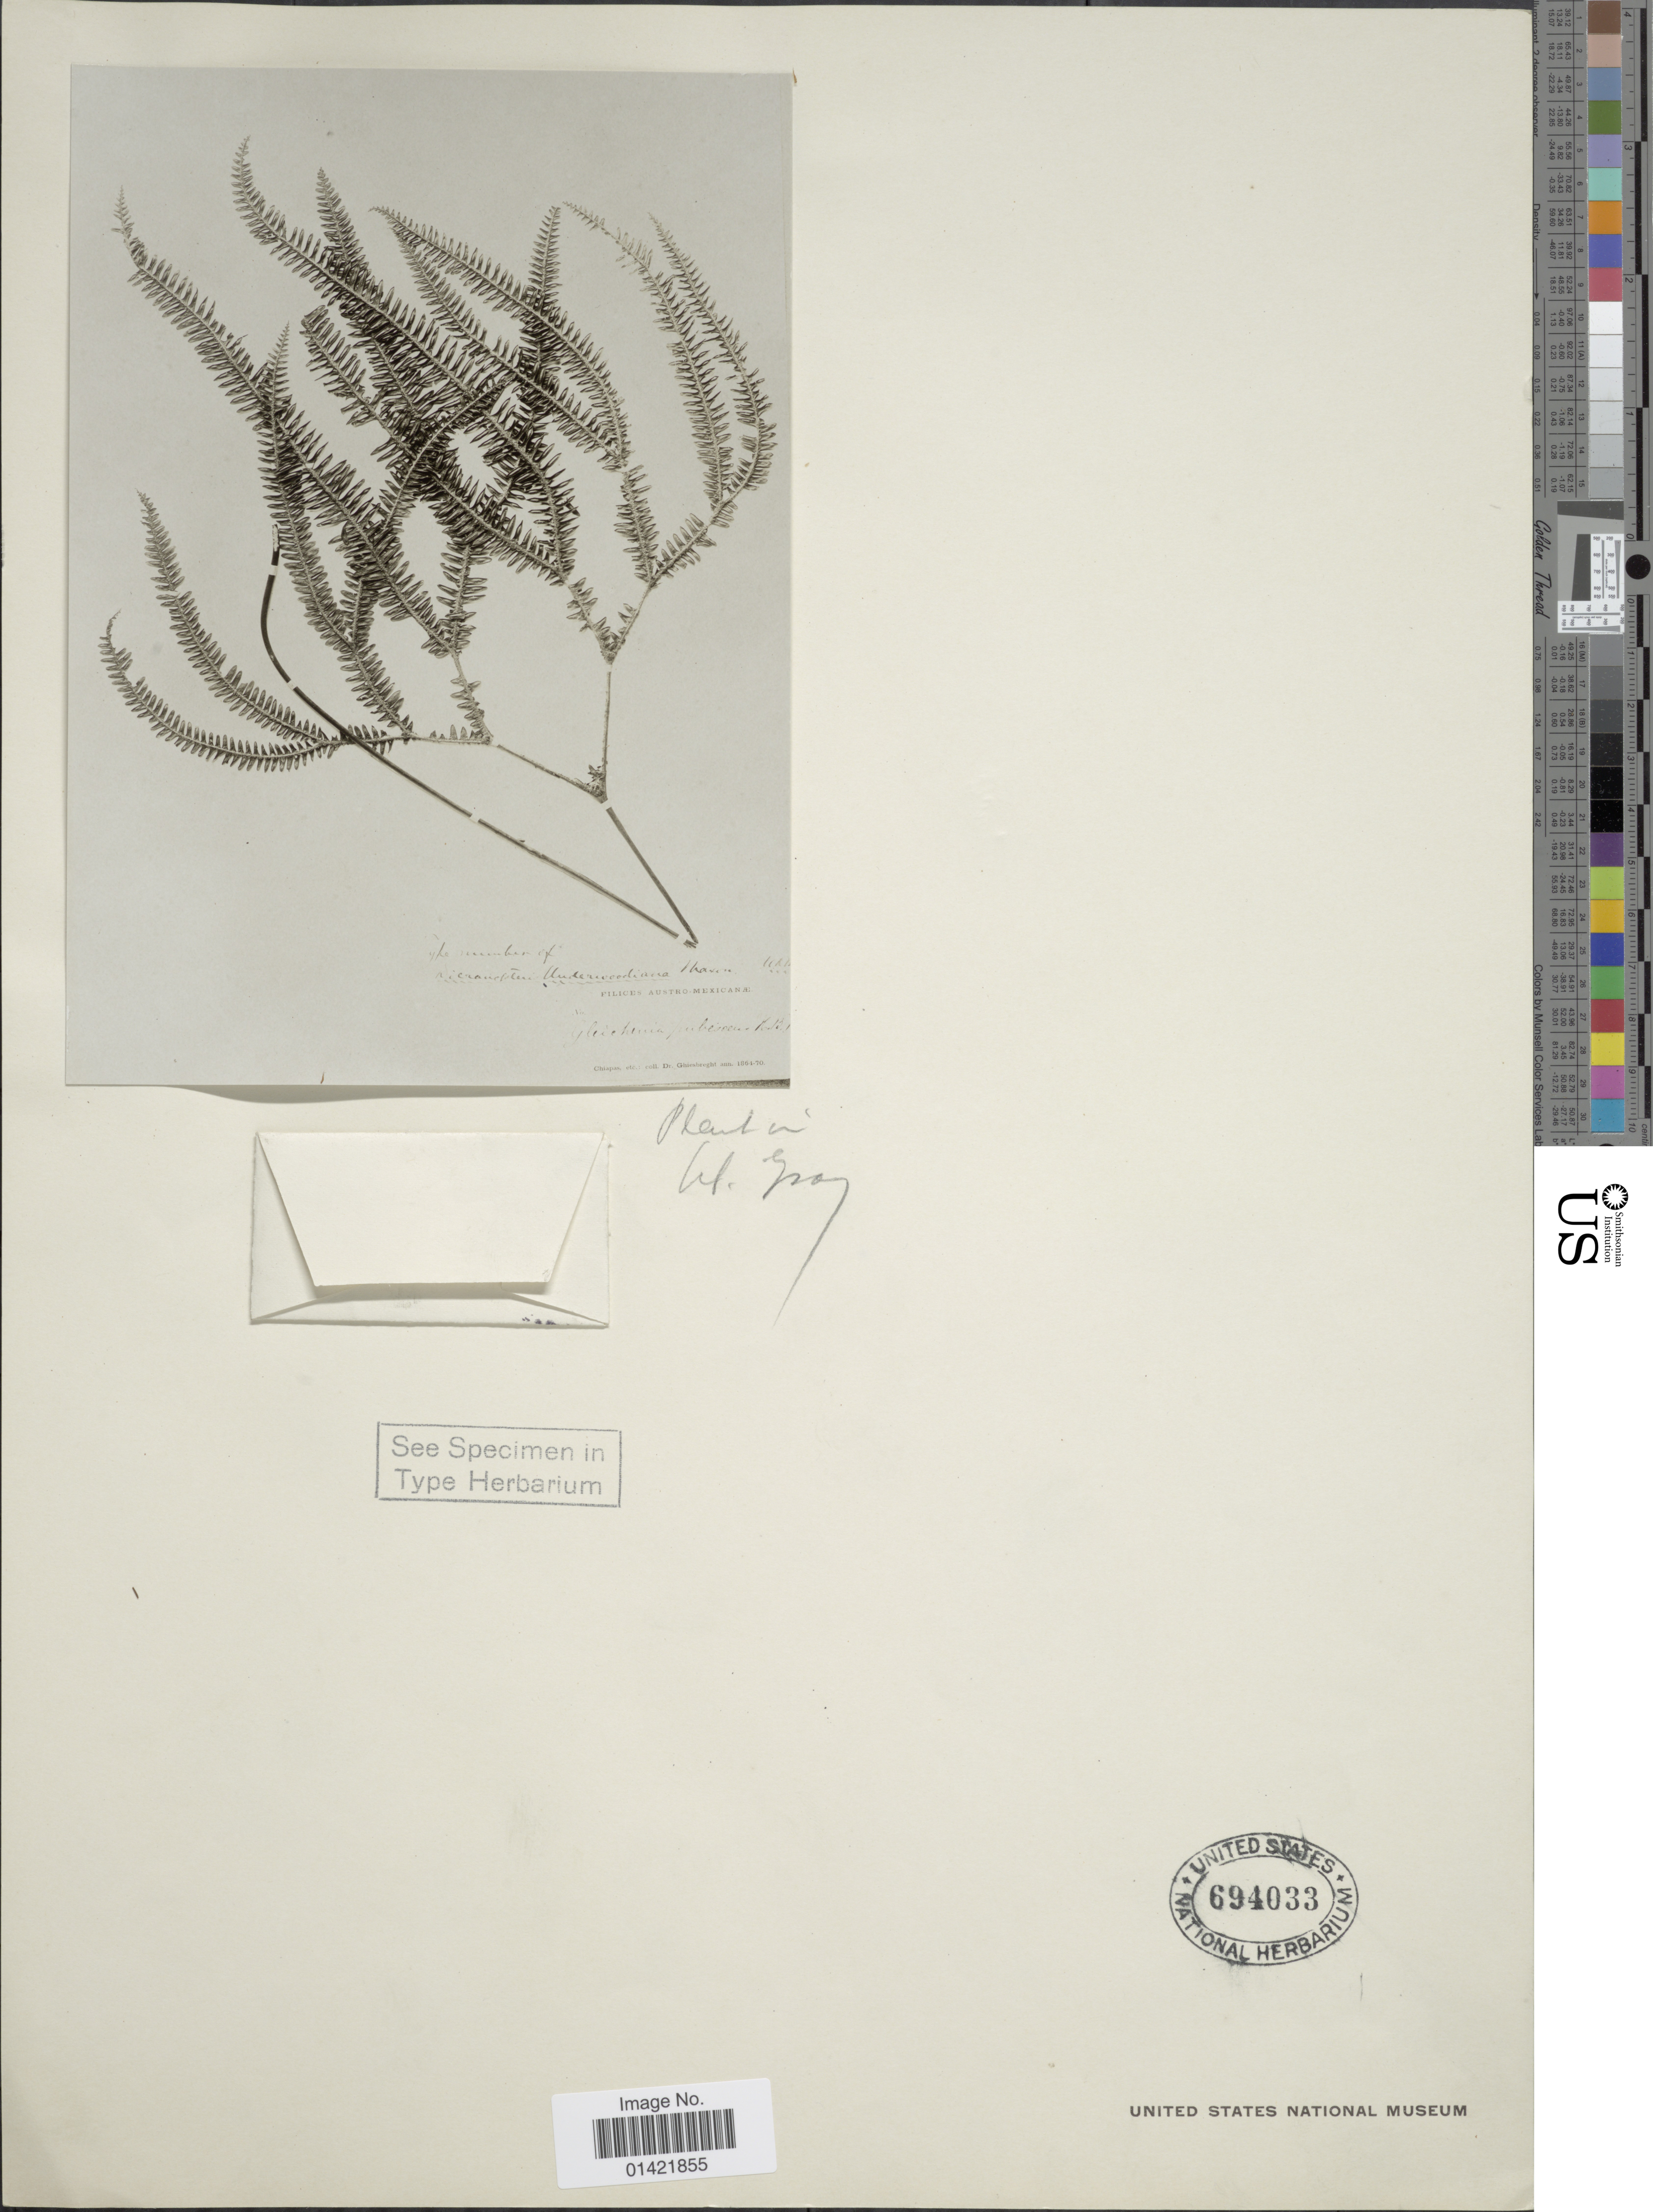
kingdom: Plantae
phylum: Tracheophyta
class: Polypodiopsida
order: Gleicheniales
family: Gleicheniaceae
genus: Sticherus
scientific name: Sticherus underwoodianus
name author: (Maxon) Nakai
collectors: -. Ghiesbreght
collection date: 1864/1870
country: Mexico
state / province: Chiapas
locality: Austro-Mexicanae.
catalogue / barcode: US 694033